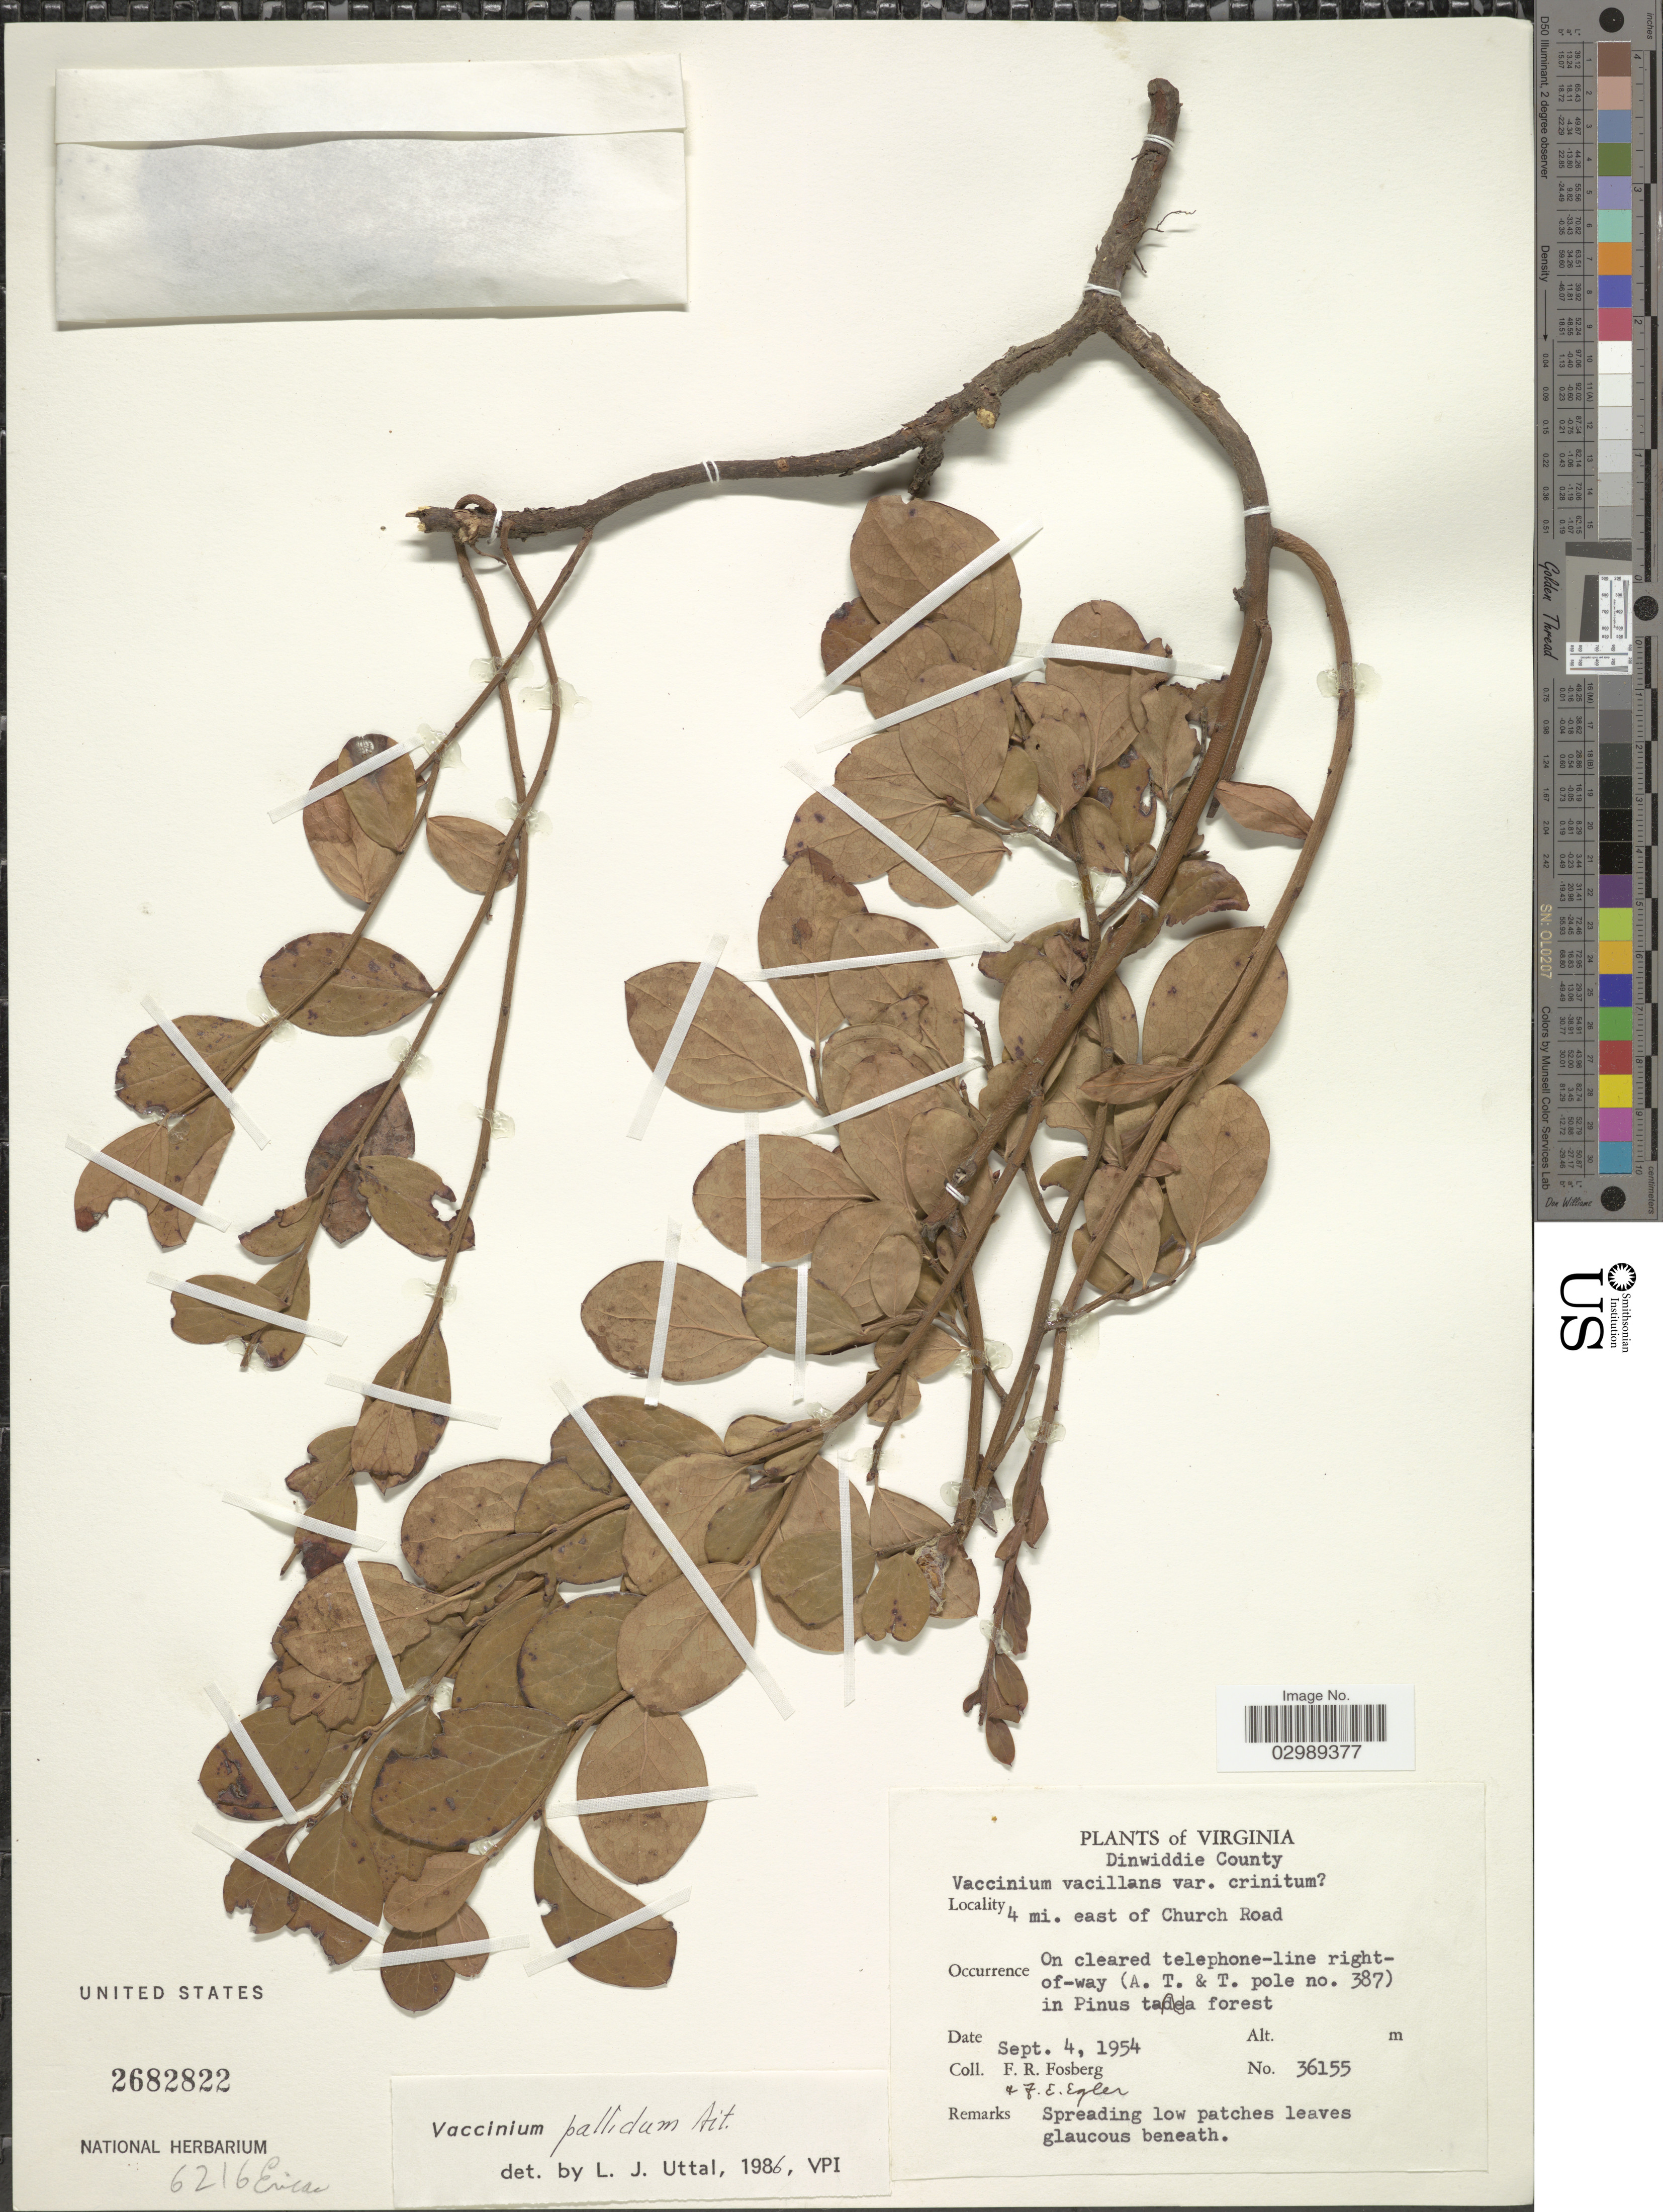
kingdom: Plantae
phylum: Tracheophyta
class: Magnoliopsida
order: Ericales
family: Ericaceae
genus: Vaccinium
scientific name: Vaccinium pallidum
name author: Aiton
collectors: F. R. Fosberg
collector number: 36155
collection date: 1954-09-04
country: United States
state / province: Virginia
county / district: Dinwiddie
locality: Dinwiddie County, 4 mi. east of Church Road.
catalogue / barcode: US 2682822